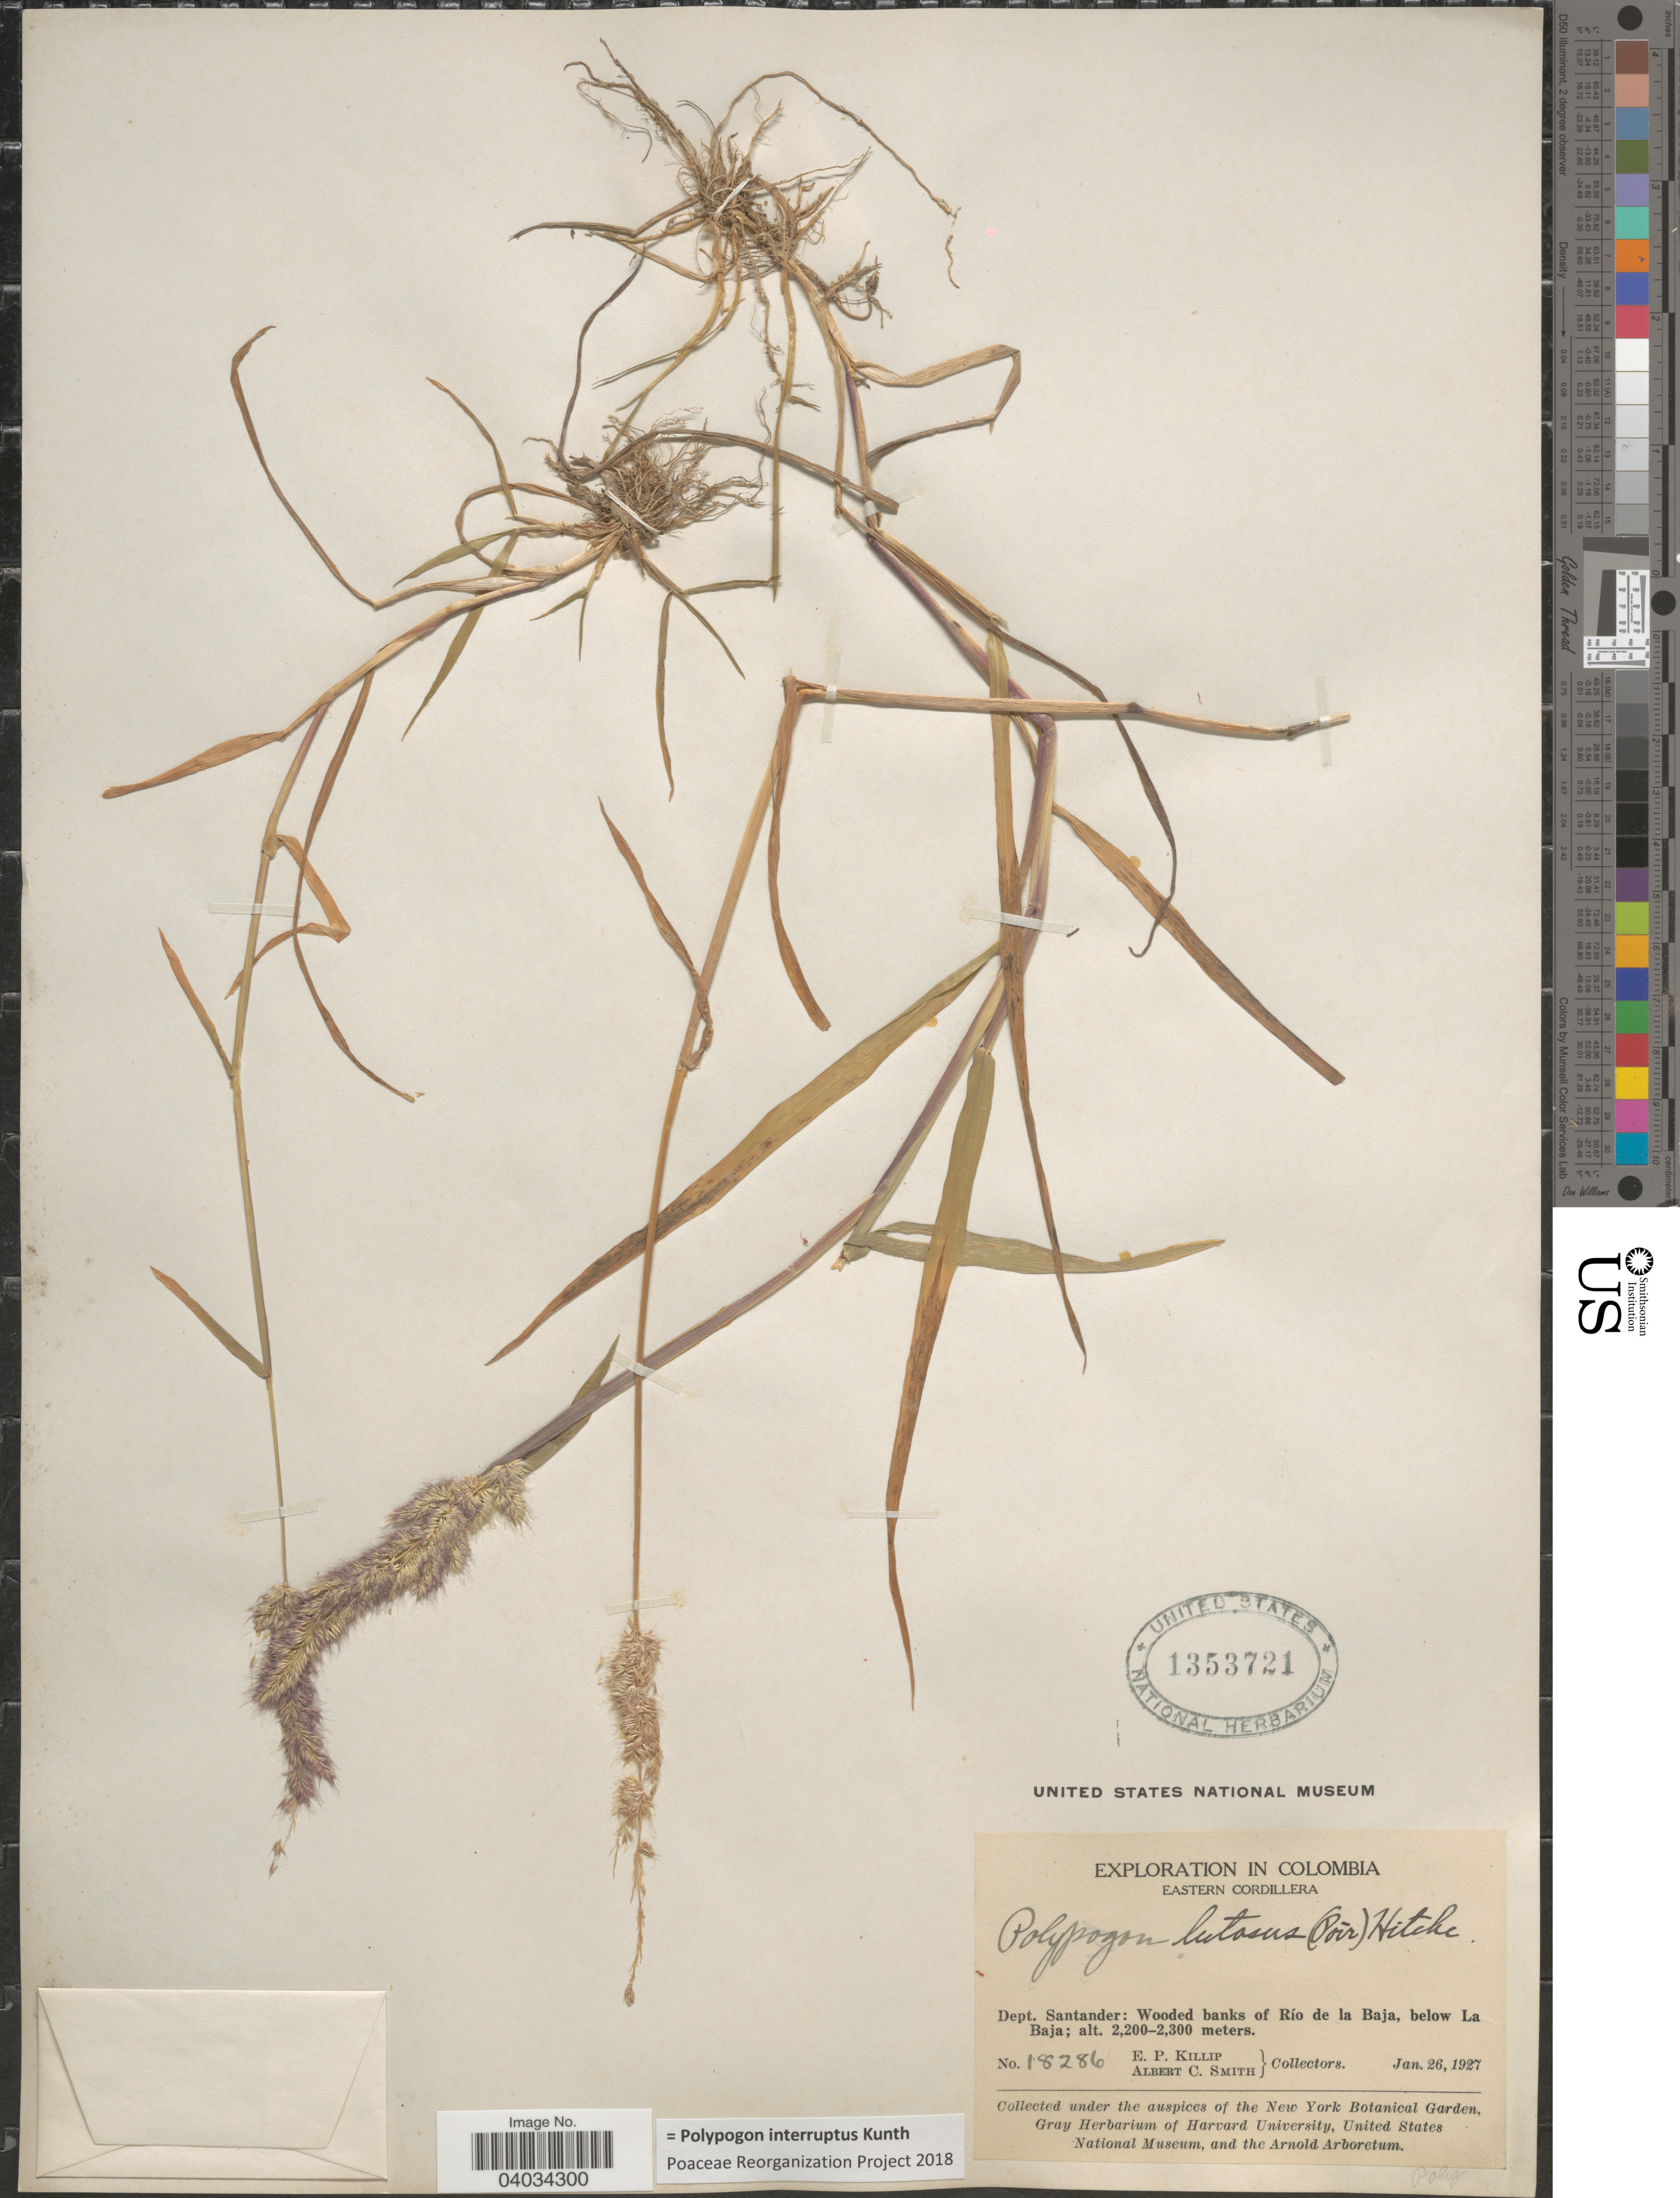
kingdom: Plantae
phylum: Tracheophyta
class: Liliopsida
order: Poales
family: Poaceae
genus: Polypogon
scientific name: Polypogon interruptus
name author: Kunth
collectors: E. P. Killip & A. C. Smith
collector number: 18286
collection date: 1927-01-26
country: Colombia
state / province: Santander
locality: Eastern Cordillera. Dept. Santander: Wooded banks of Río de la Baja, below La Baja.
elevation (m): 2200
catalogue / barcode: US 1353721